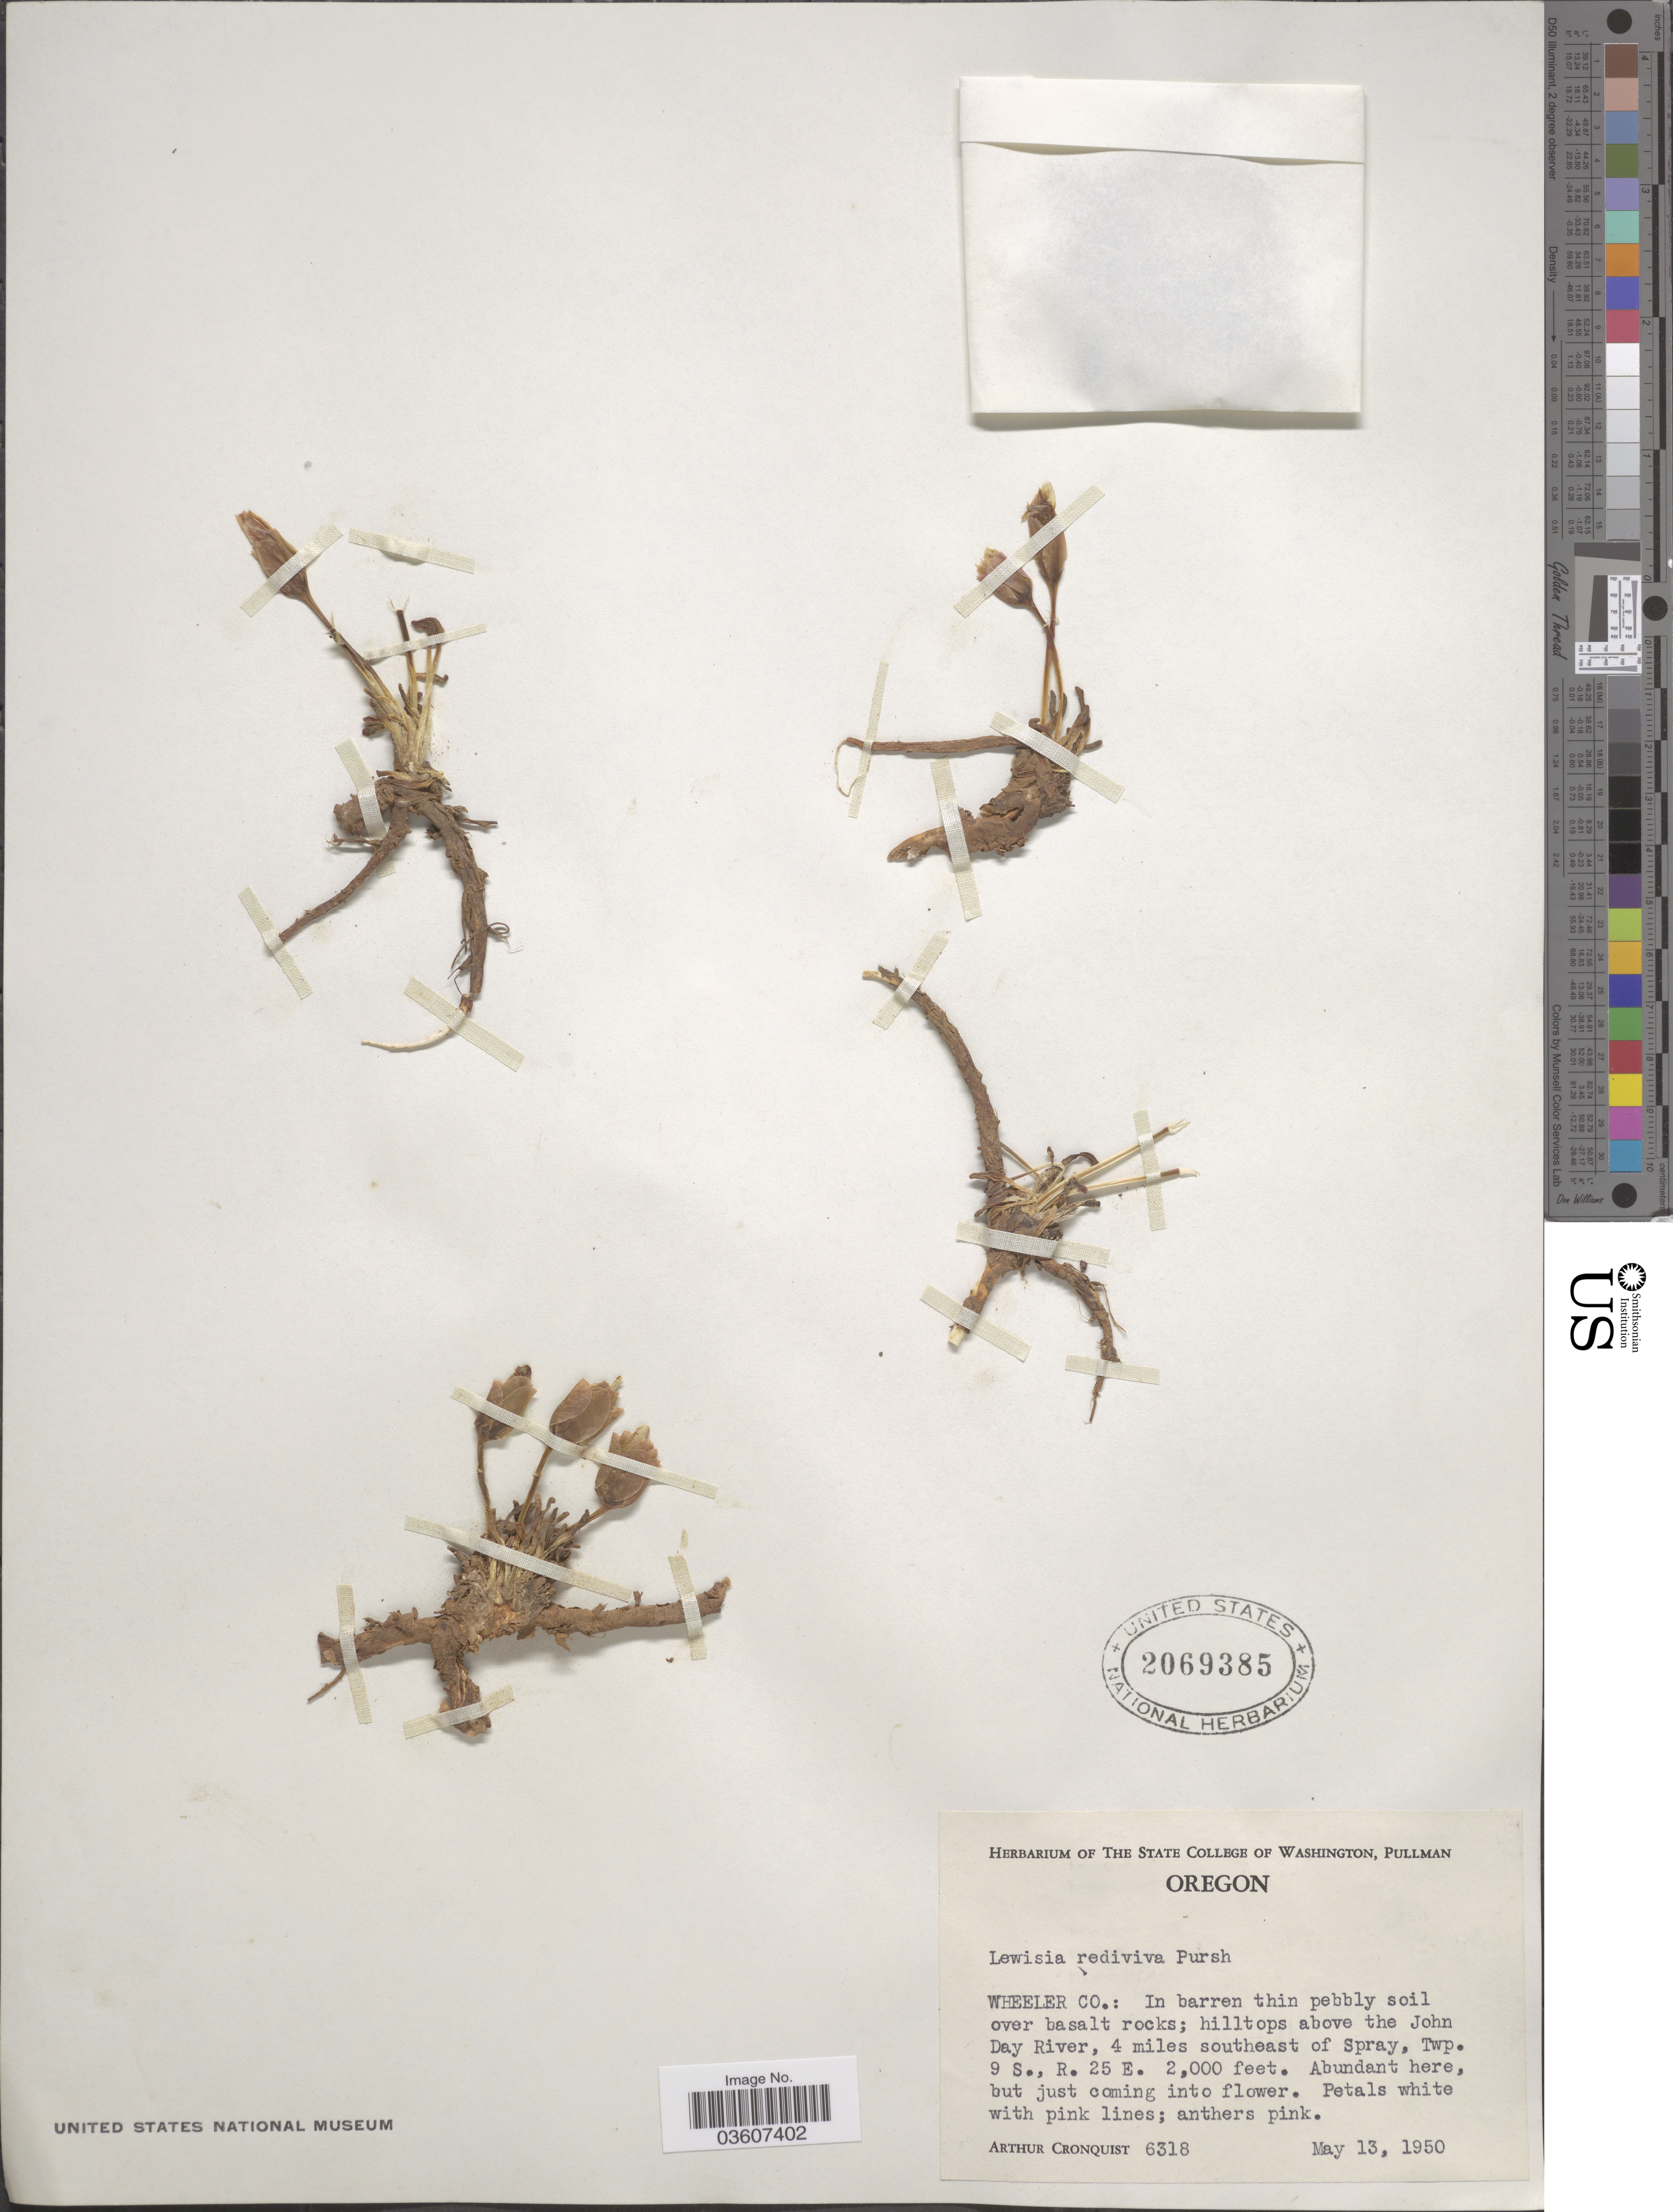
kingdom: Plantae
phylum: Tracheophyta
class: Magnoliopsida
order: Caryophyllales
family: Montiaceae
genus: Lewisia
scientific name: Lewisia rediviva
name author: Pursh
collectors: A. J. Cronquist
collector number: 6318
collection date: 1950-05-13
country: United States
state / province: Oregon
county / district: Wheeler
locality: Wheeler Co.: hilltops above the John Day River, 4 miles southeast of Spray, Twp. 9 S., R. 25 E.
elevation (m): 610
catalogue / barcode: US 2069385